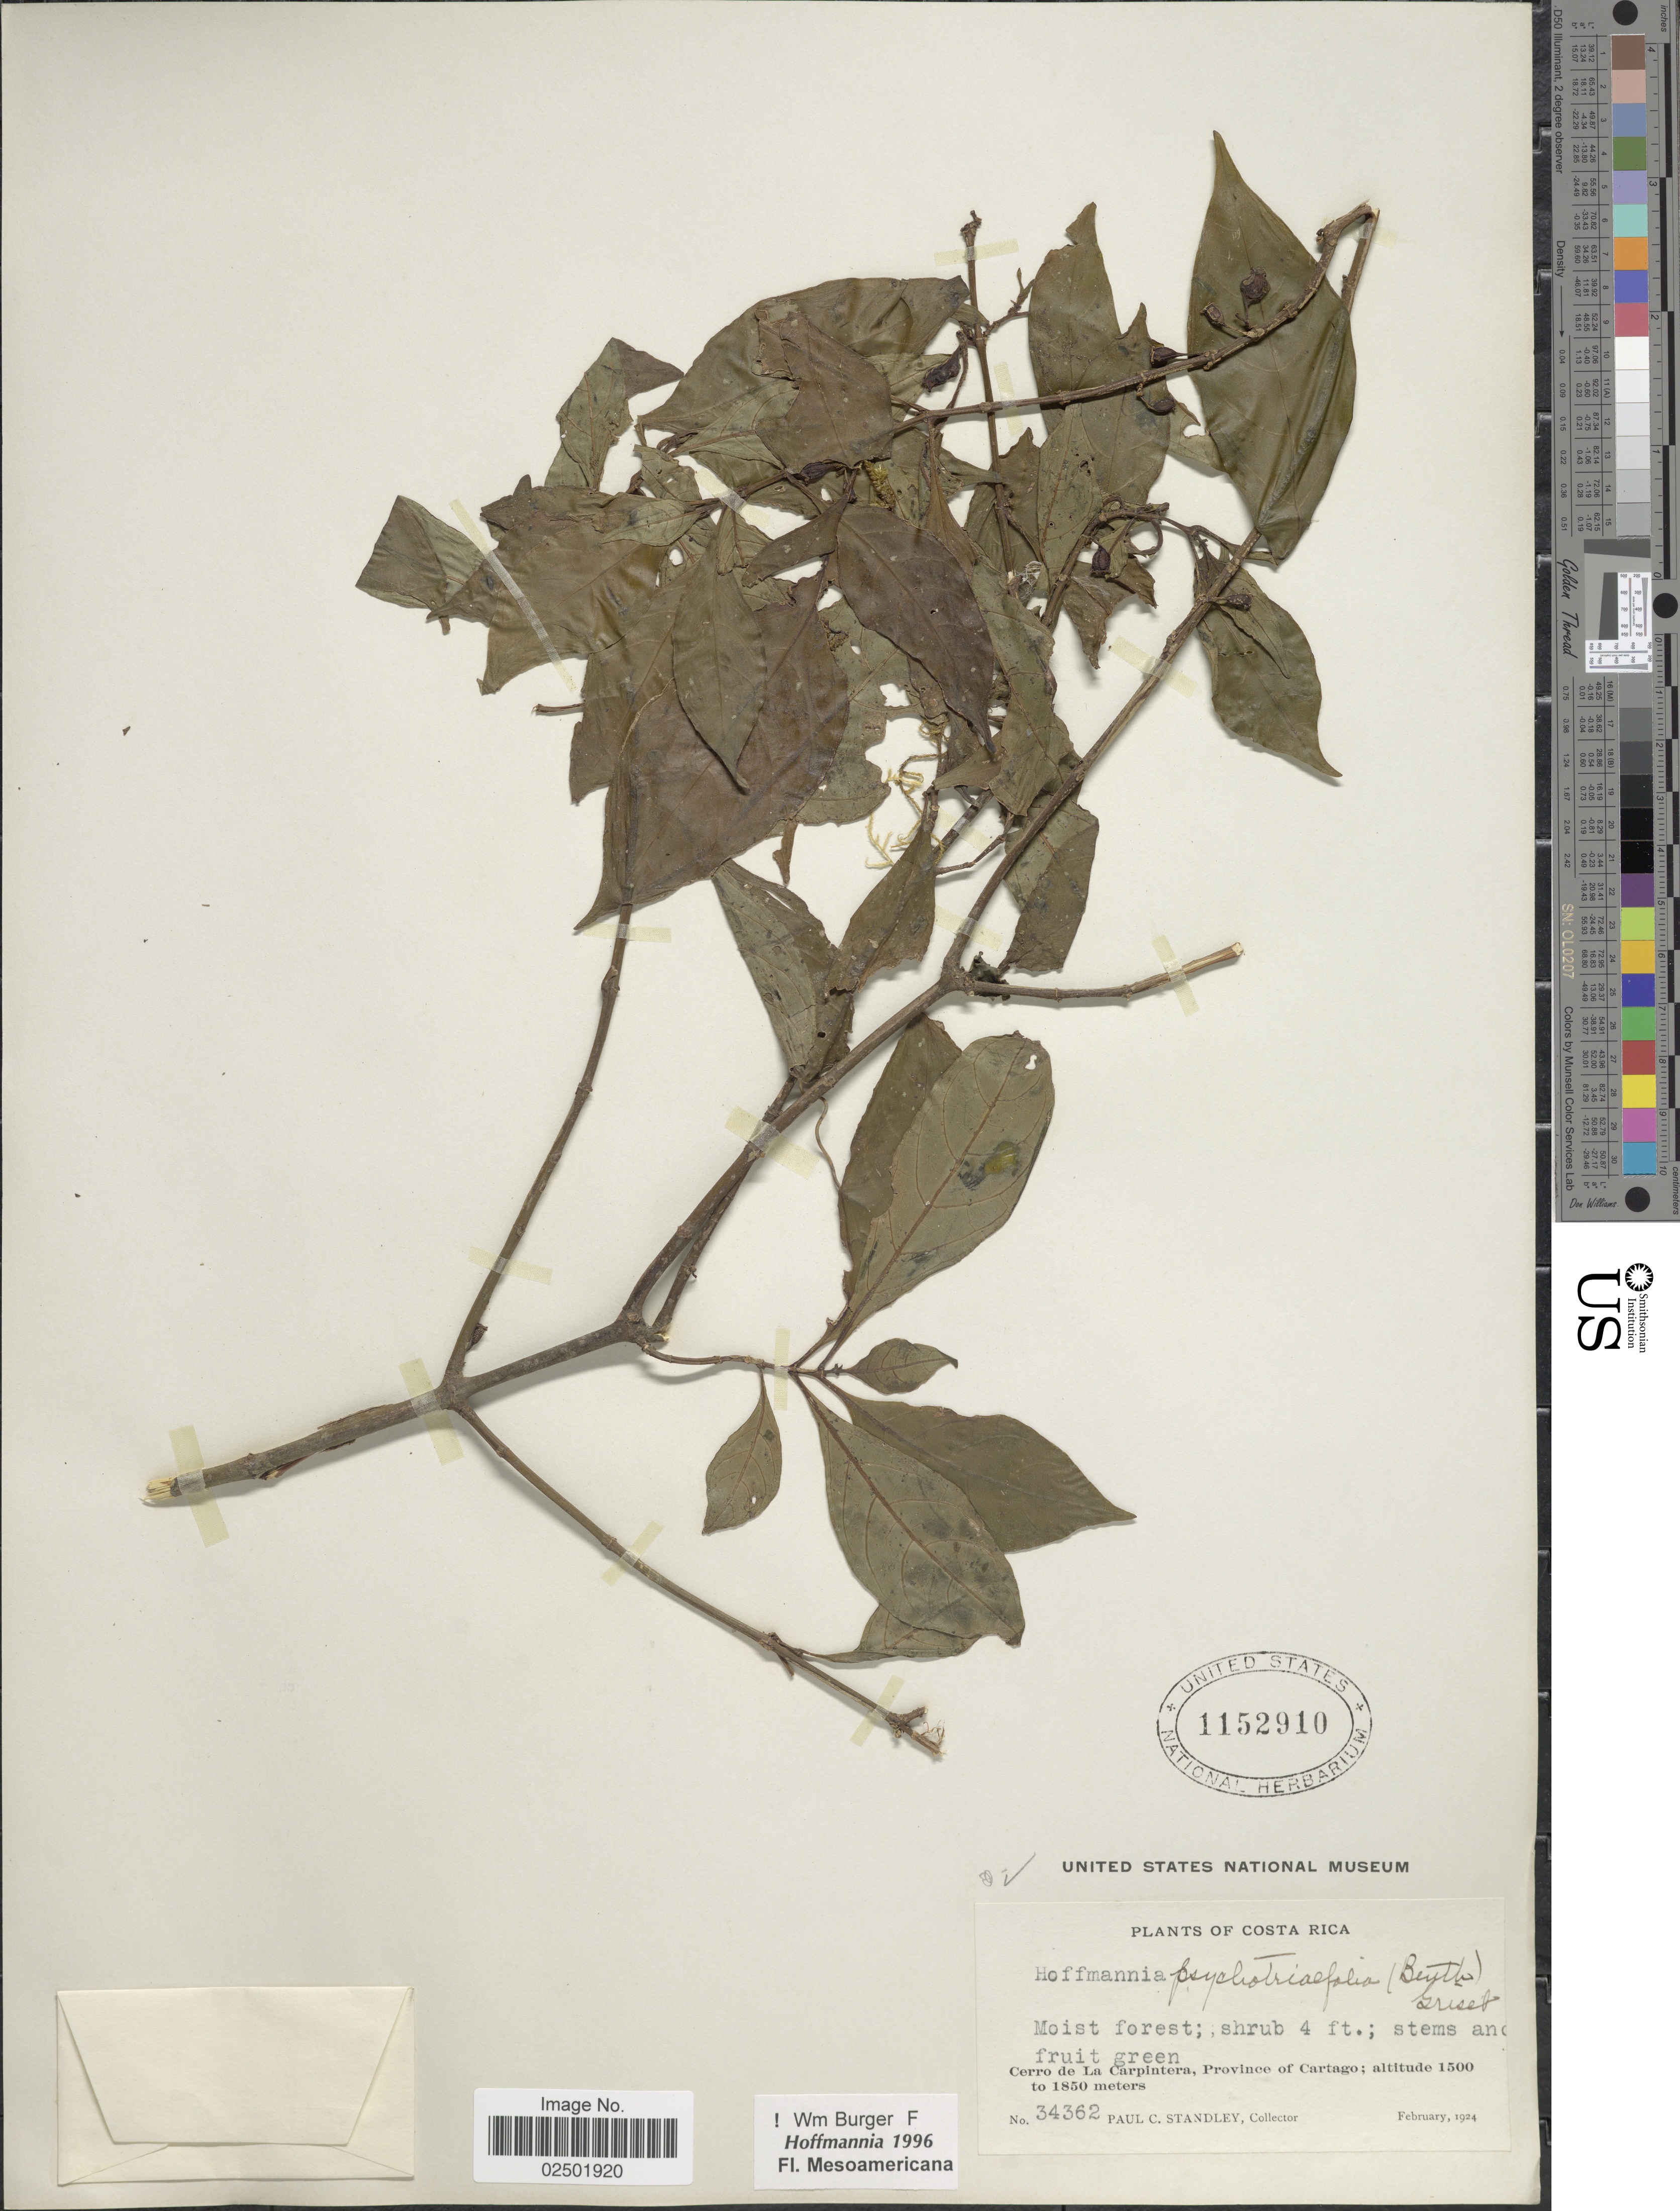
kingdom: Plantae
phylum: Tracheophyta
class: Magnoliopsida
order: Gentianales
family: Rubiaceae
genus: Hoffmannia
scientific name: Hoffmannia psychotriifolia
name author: (Benth.) Griseb.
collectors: P. C. Standley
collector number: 34362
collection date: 1924-02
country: Costa Rica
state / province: Cartago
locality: Cerro de La Carpintera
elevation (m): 1500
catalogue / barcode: US 1152910